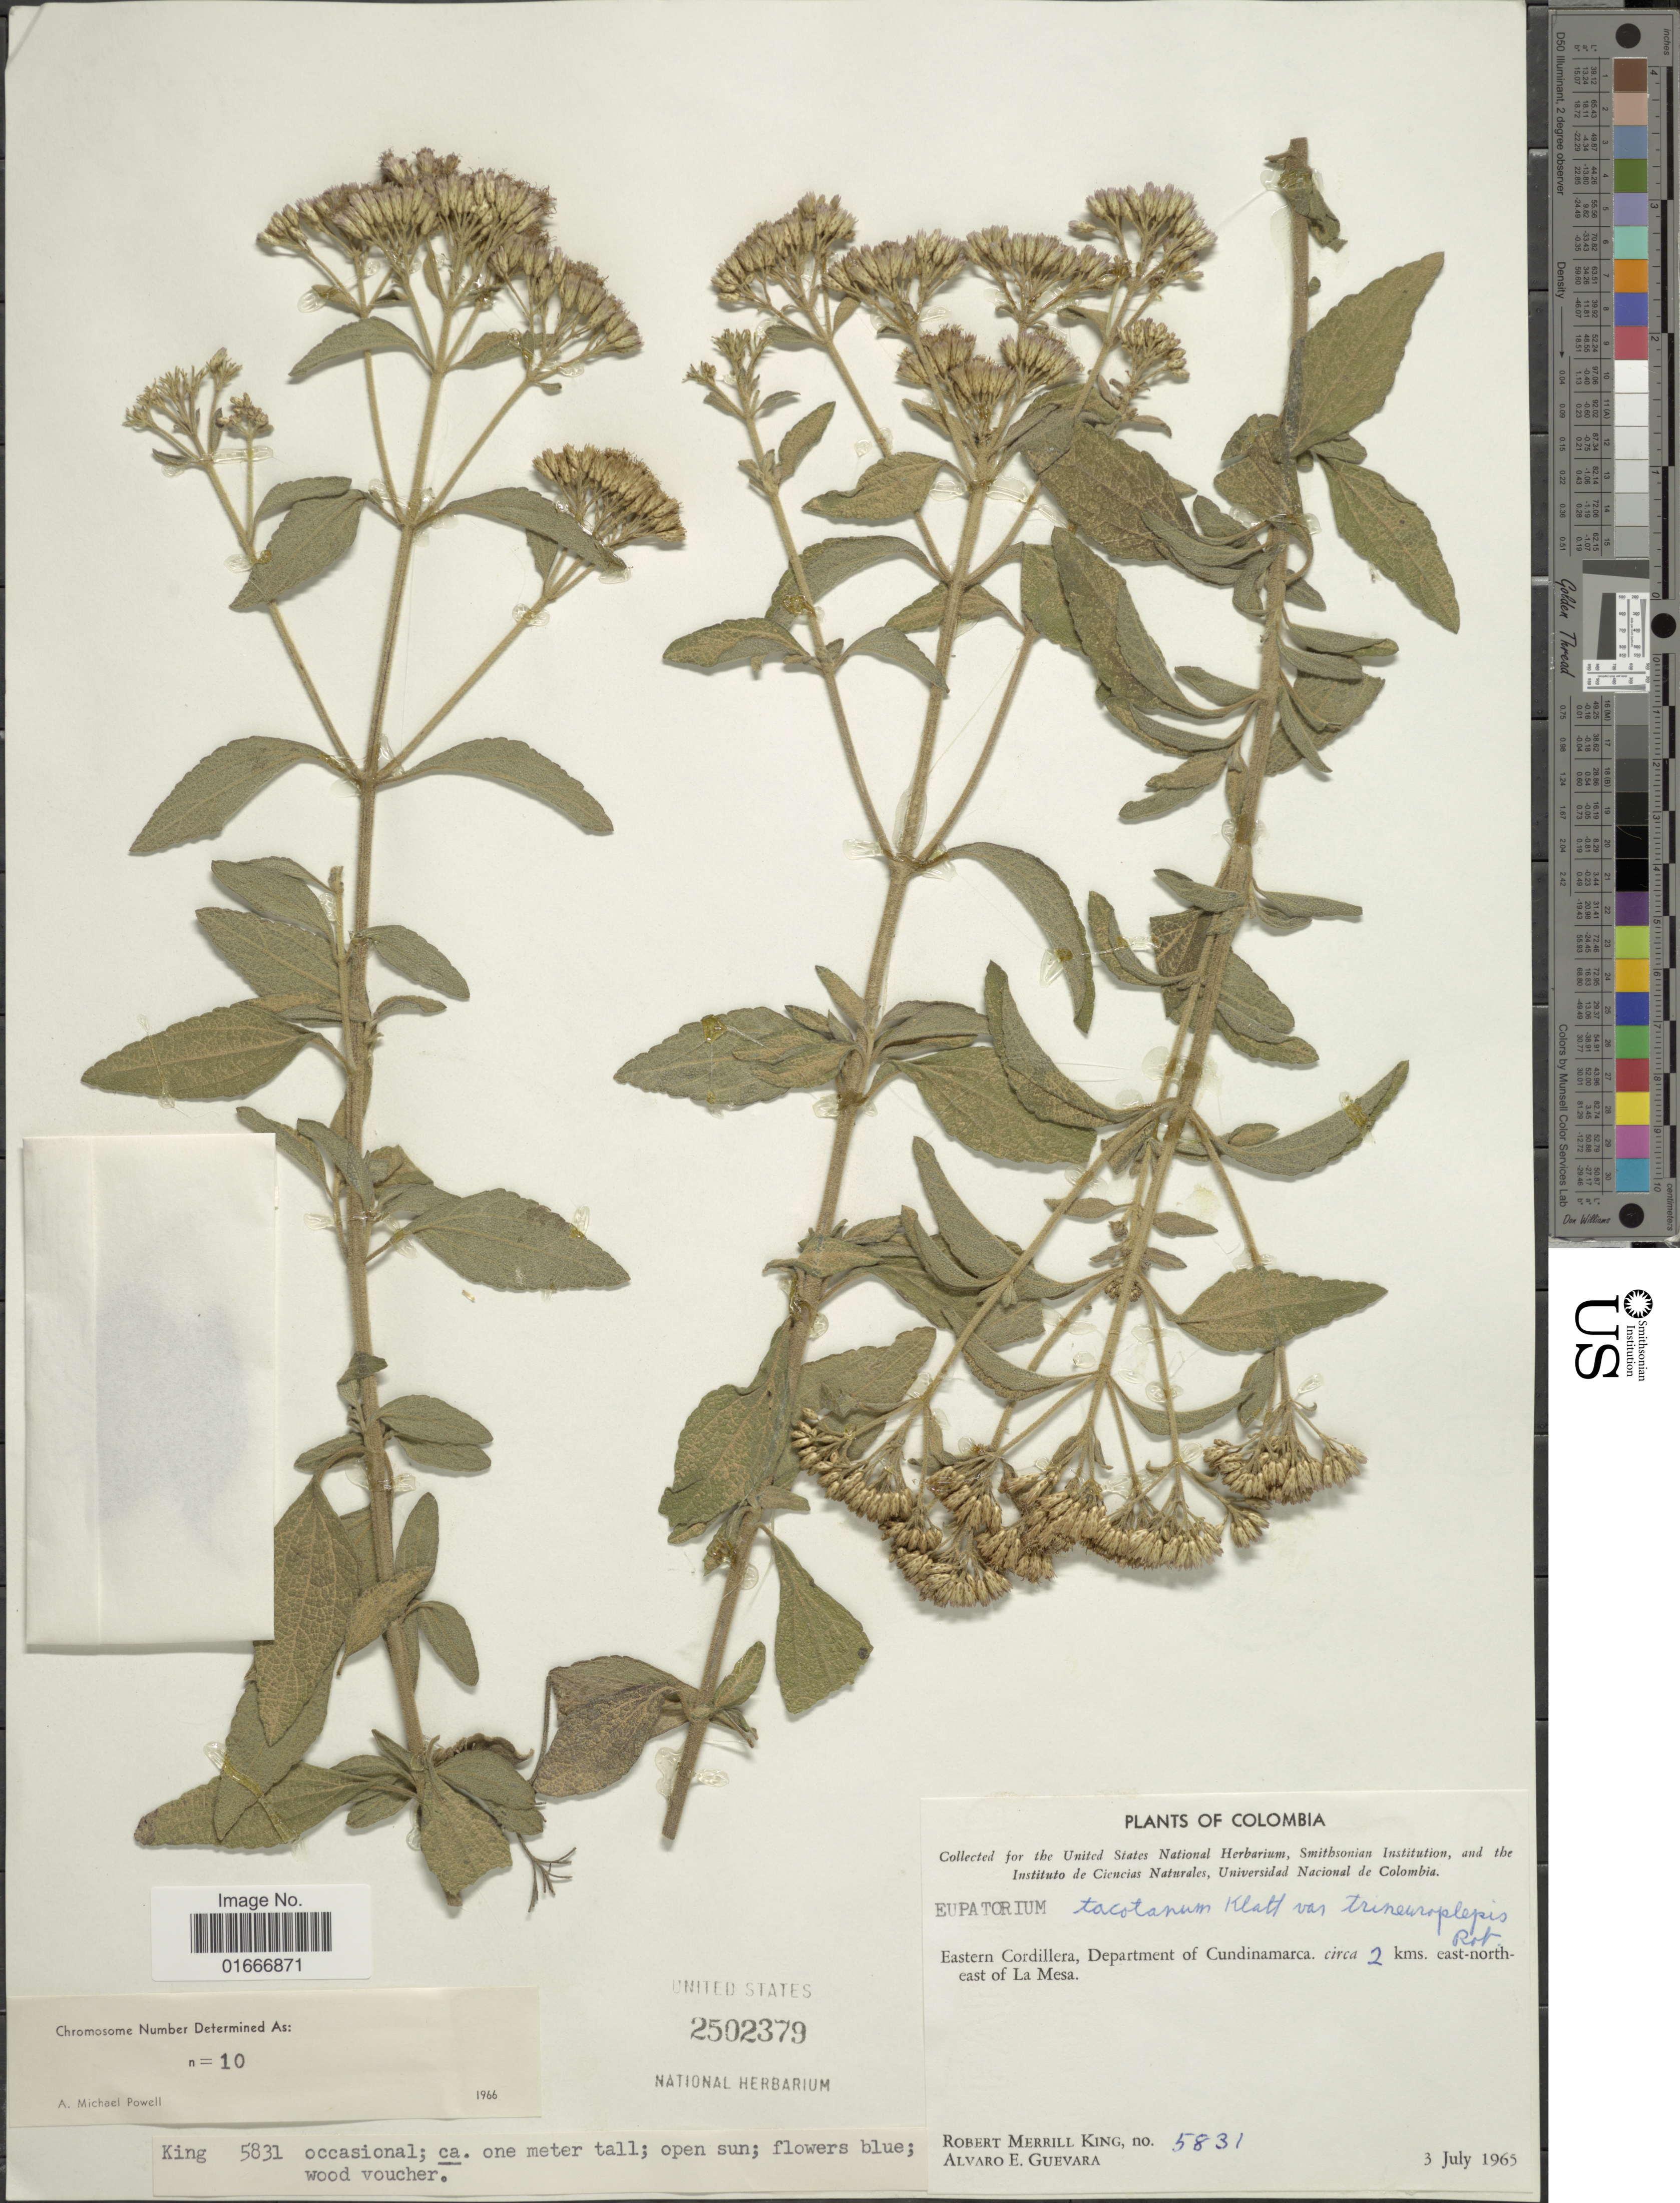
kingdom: Plantae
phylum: Tracheophyta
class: Magnoliopsida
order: Asterales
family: Asteraceae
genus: Chromolaena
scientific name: Chromolaena tacotana var. trineurolepis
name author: H. Rob.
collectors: R. M. King & A. E. Guevara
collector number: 5831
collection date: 1965-07-03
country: Colombia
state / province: Cundinamarca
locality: Colombia. Eastern Cordillera, Department of Cundinamarca. circa 2 kms. east-north-east of La Mesa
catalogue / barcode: US 2502379